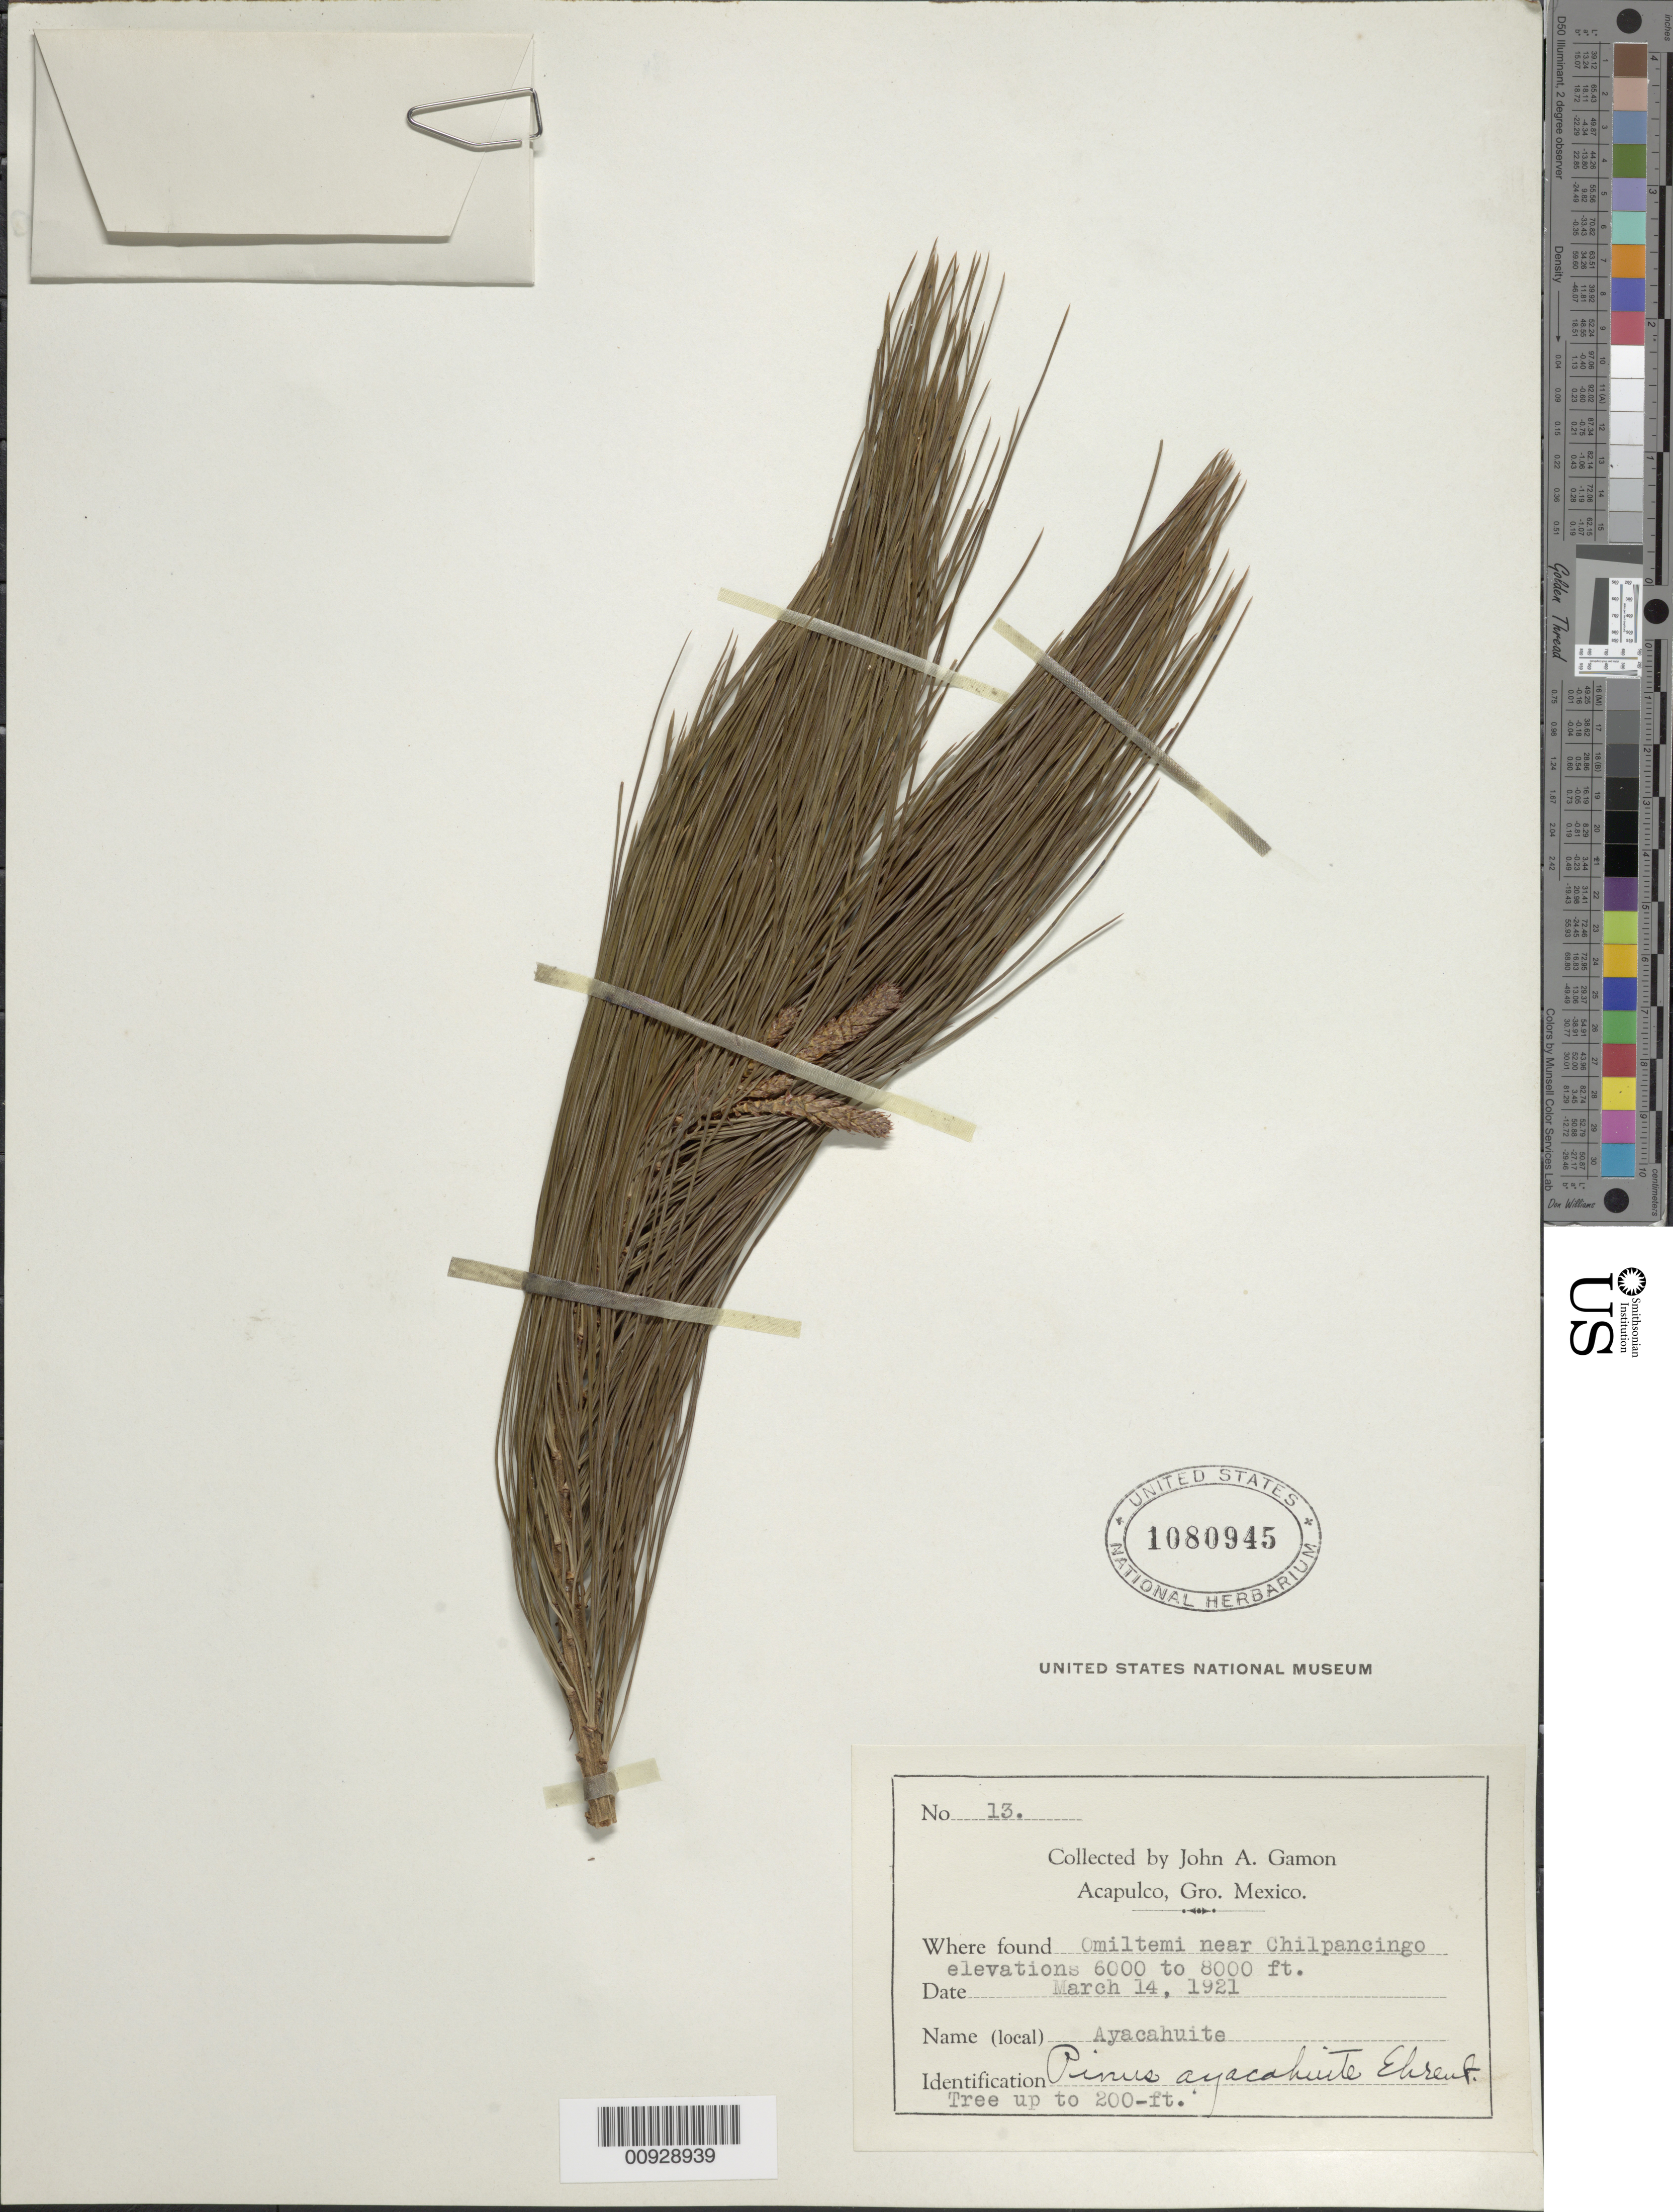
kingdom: Plantae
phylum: Tracheophyta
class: Pinopsida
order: Pinales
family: Pinaceae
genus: Pinus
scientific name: Pinus ayacahuite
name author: Ehrenb. ex Schltdl.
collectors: J. Gamon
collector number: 13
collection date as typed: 14 Mar 1921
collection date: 1921-03-14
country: Mexico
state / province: Guerrero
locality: Omiltemi near Chilpancingo.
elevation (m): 1829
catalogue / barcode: US 1080945